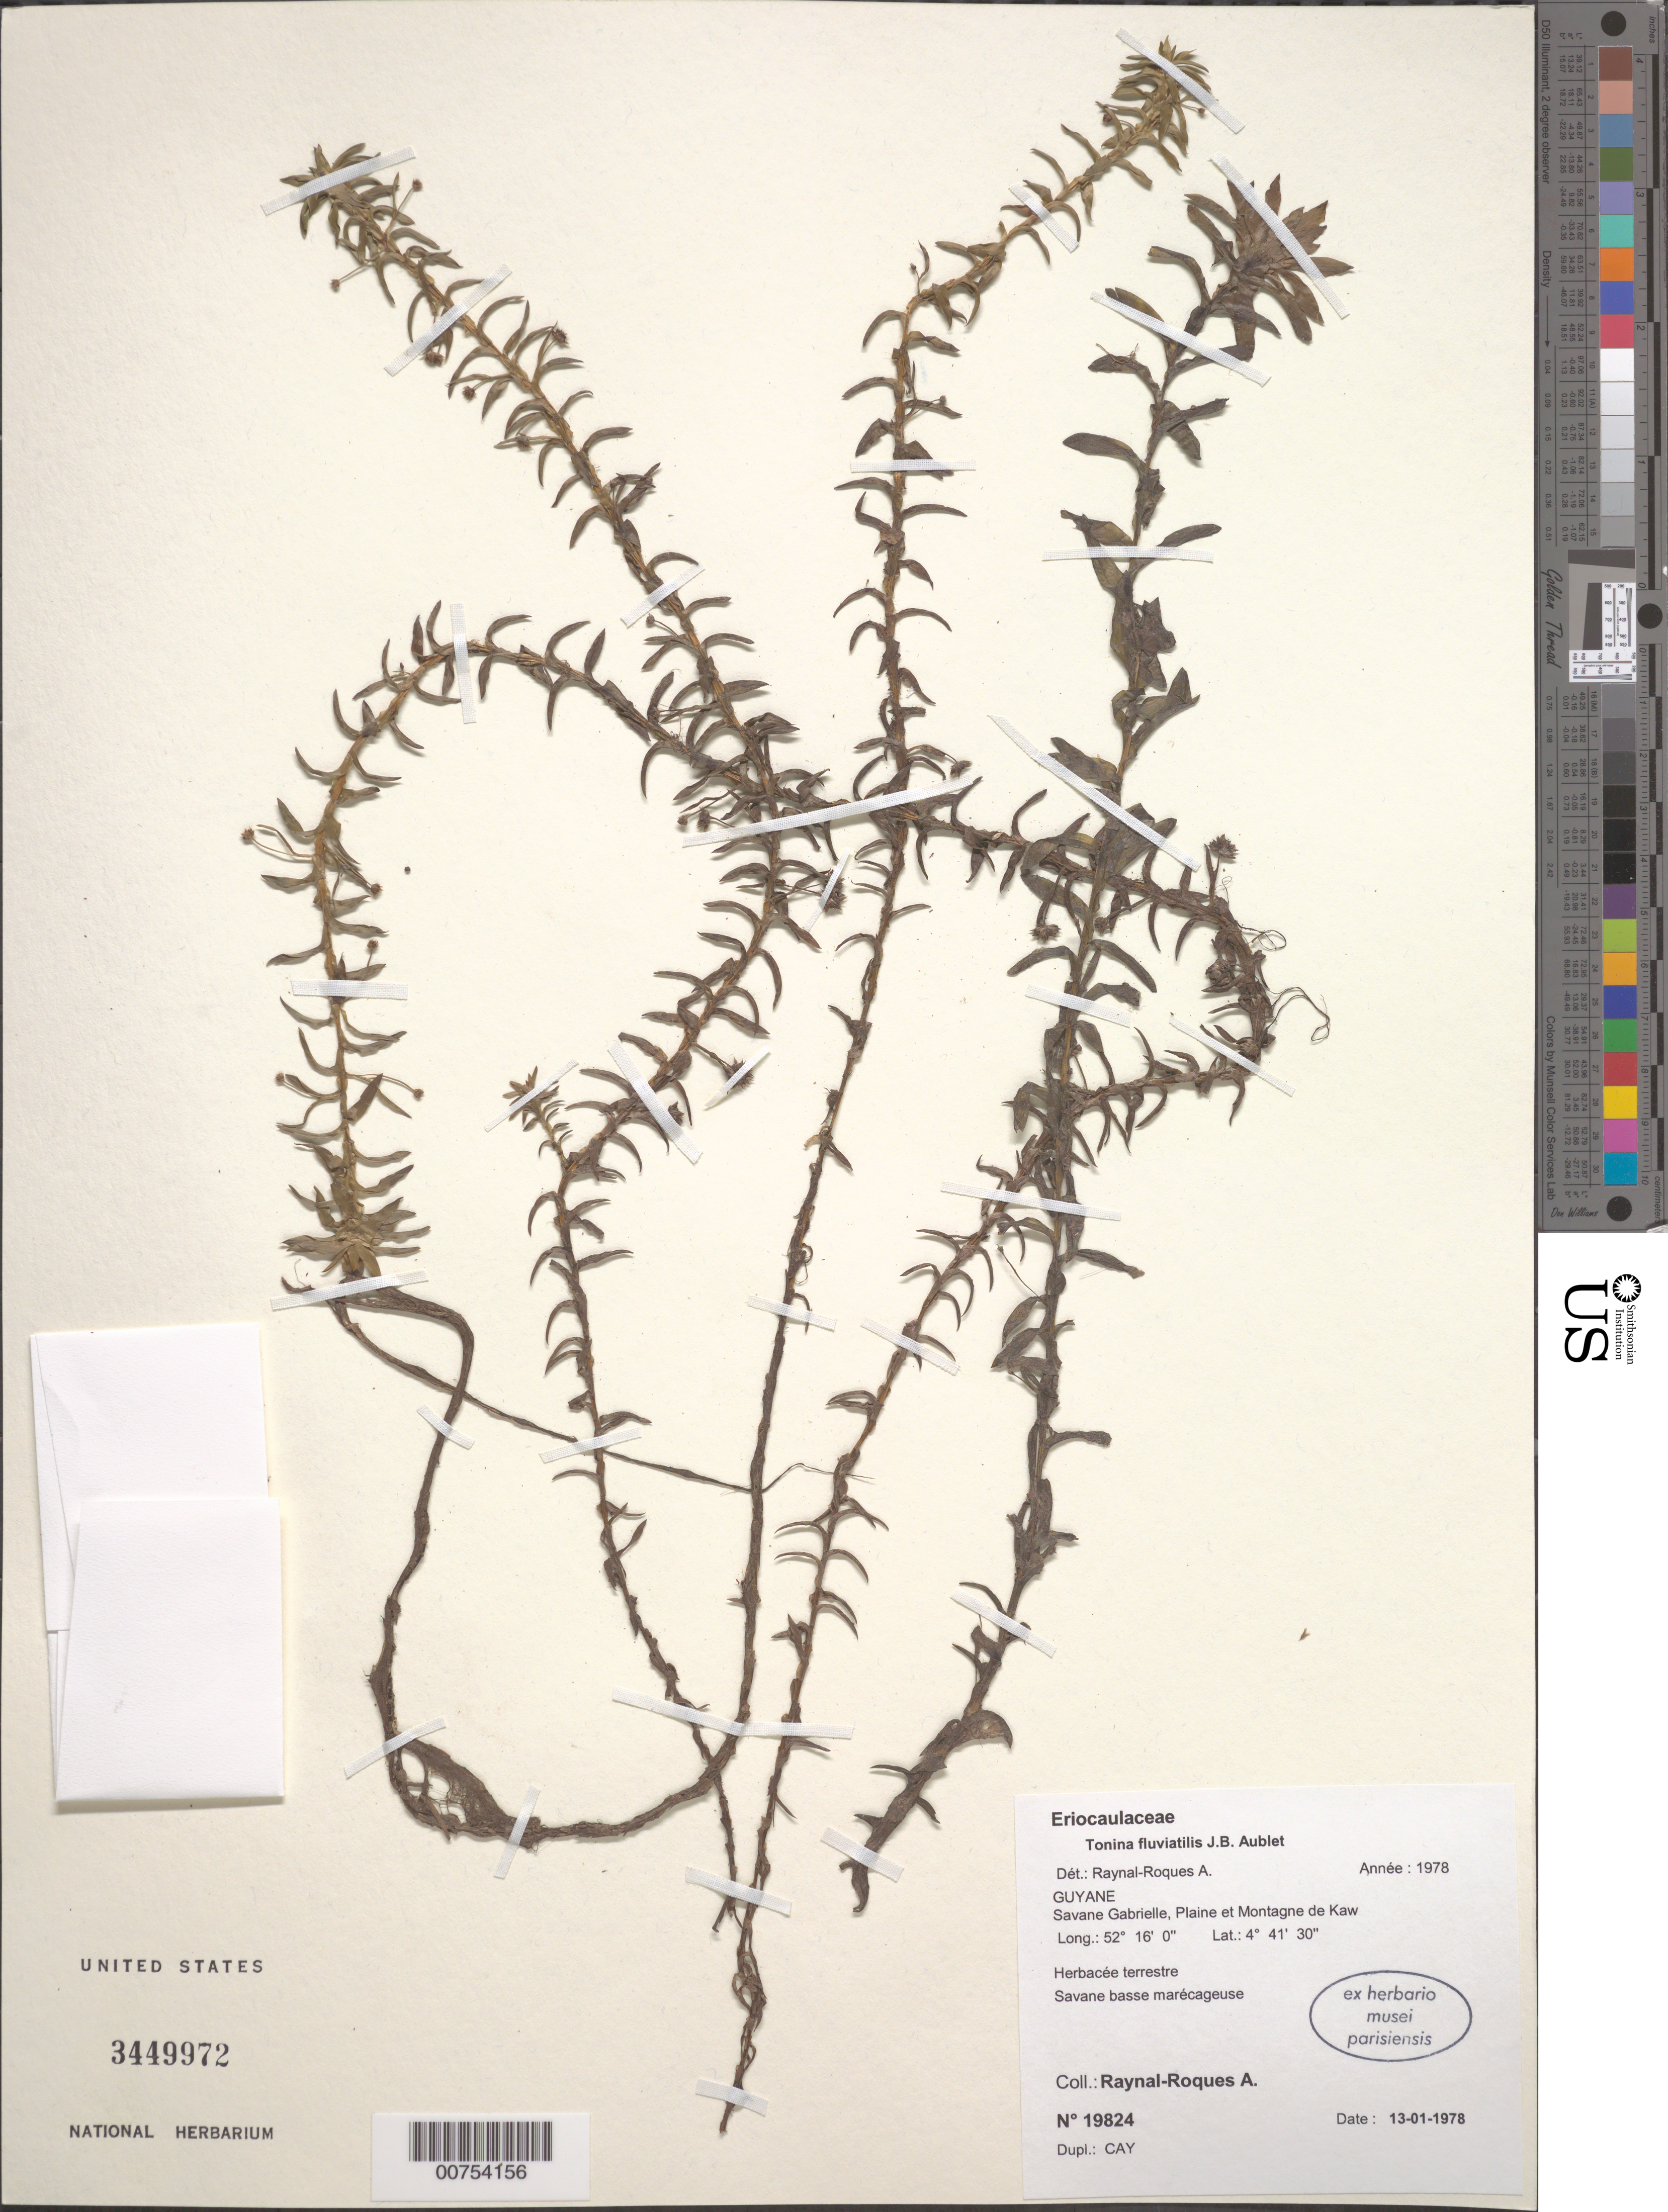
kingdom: Plantae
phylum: Tracheophyta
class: Liliopsida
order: Poales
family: Eriocaulaceae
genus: Tonina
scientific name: Tonina fluviatilis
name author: Aubl.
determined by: Raynal, A. M.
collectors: A. M. Raynal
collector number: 19824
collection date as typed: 13-Jan-78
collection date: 1978-01-13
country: French Guiana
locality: Savane Gabrielle, Plaine et Montagne de Kaw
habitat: Low marshy savanna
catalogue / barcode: US 3449972